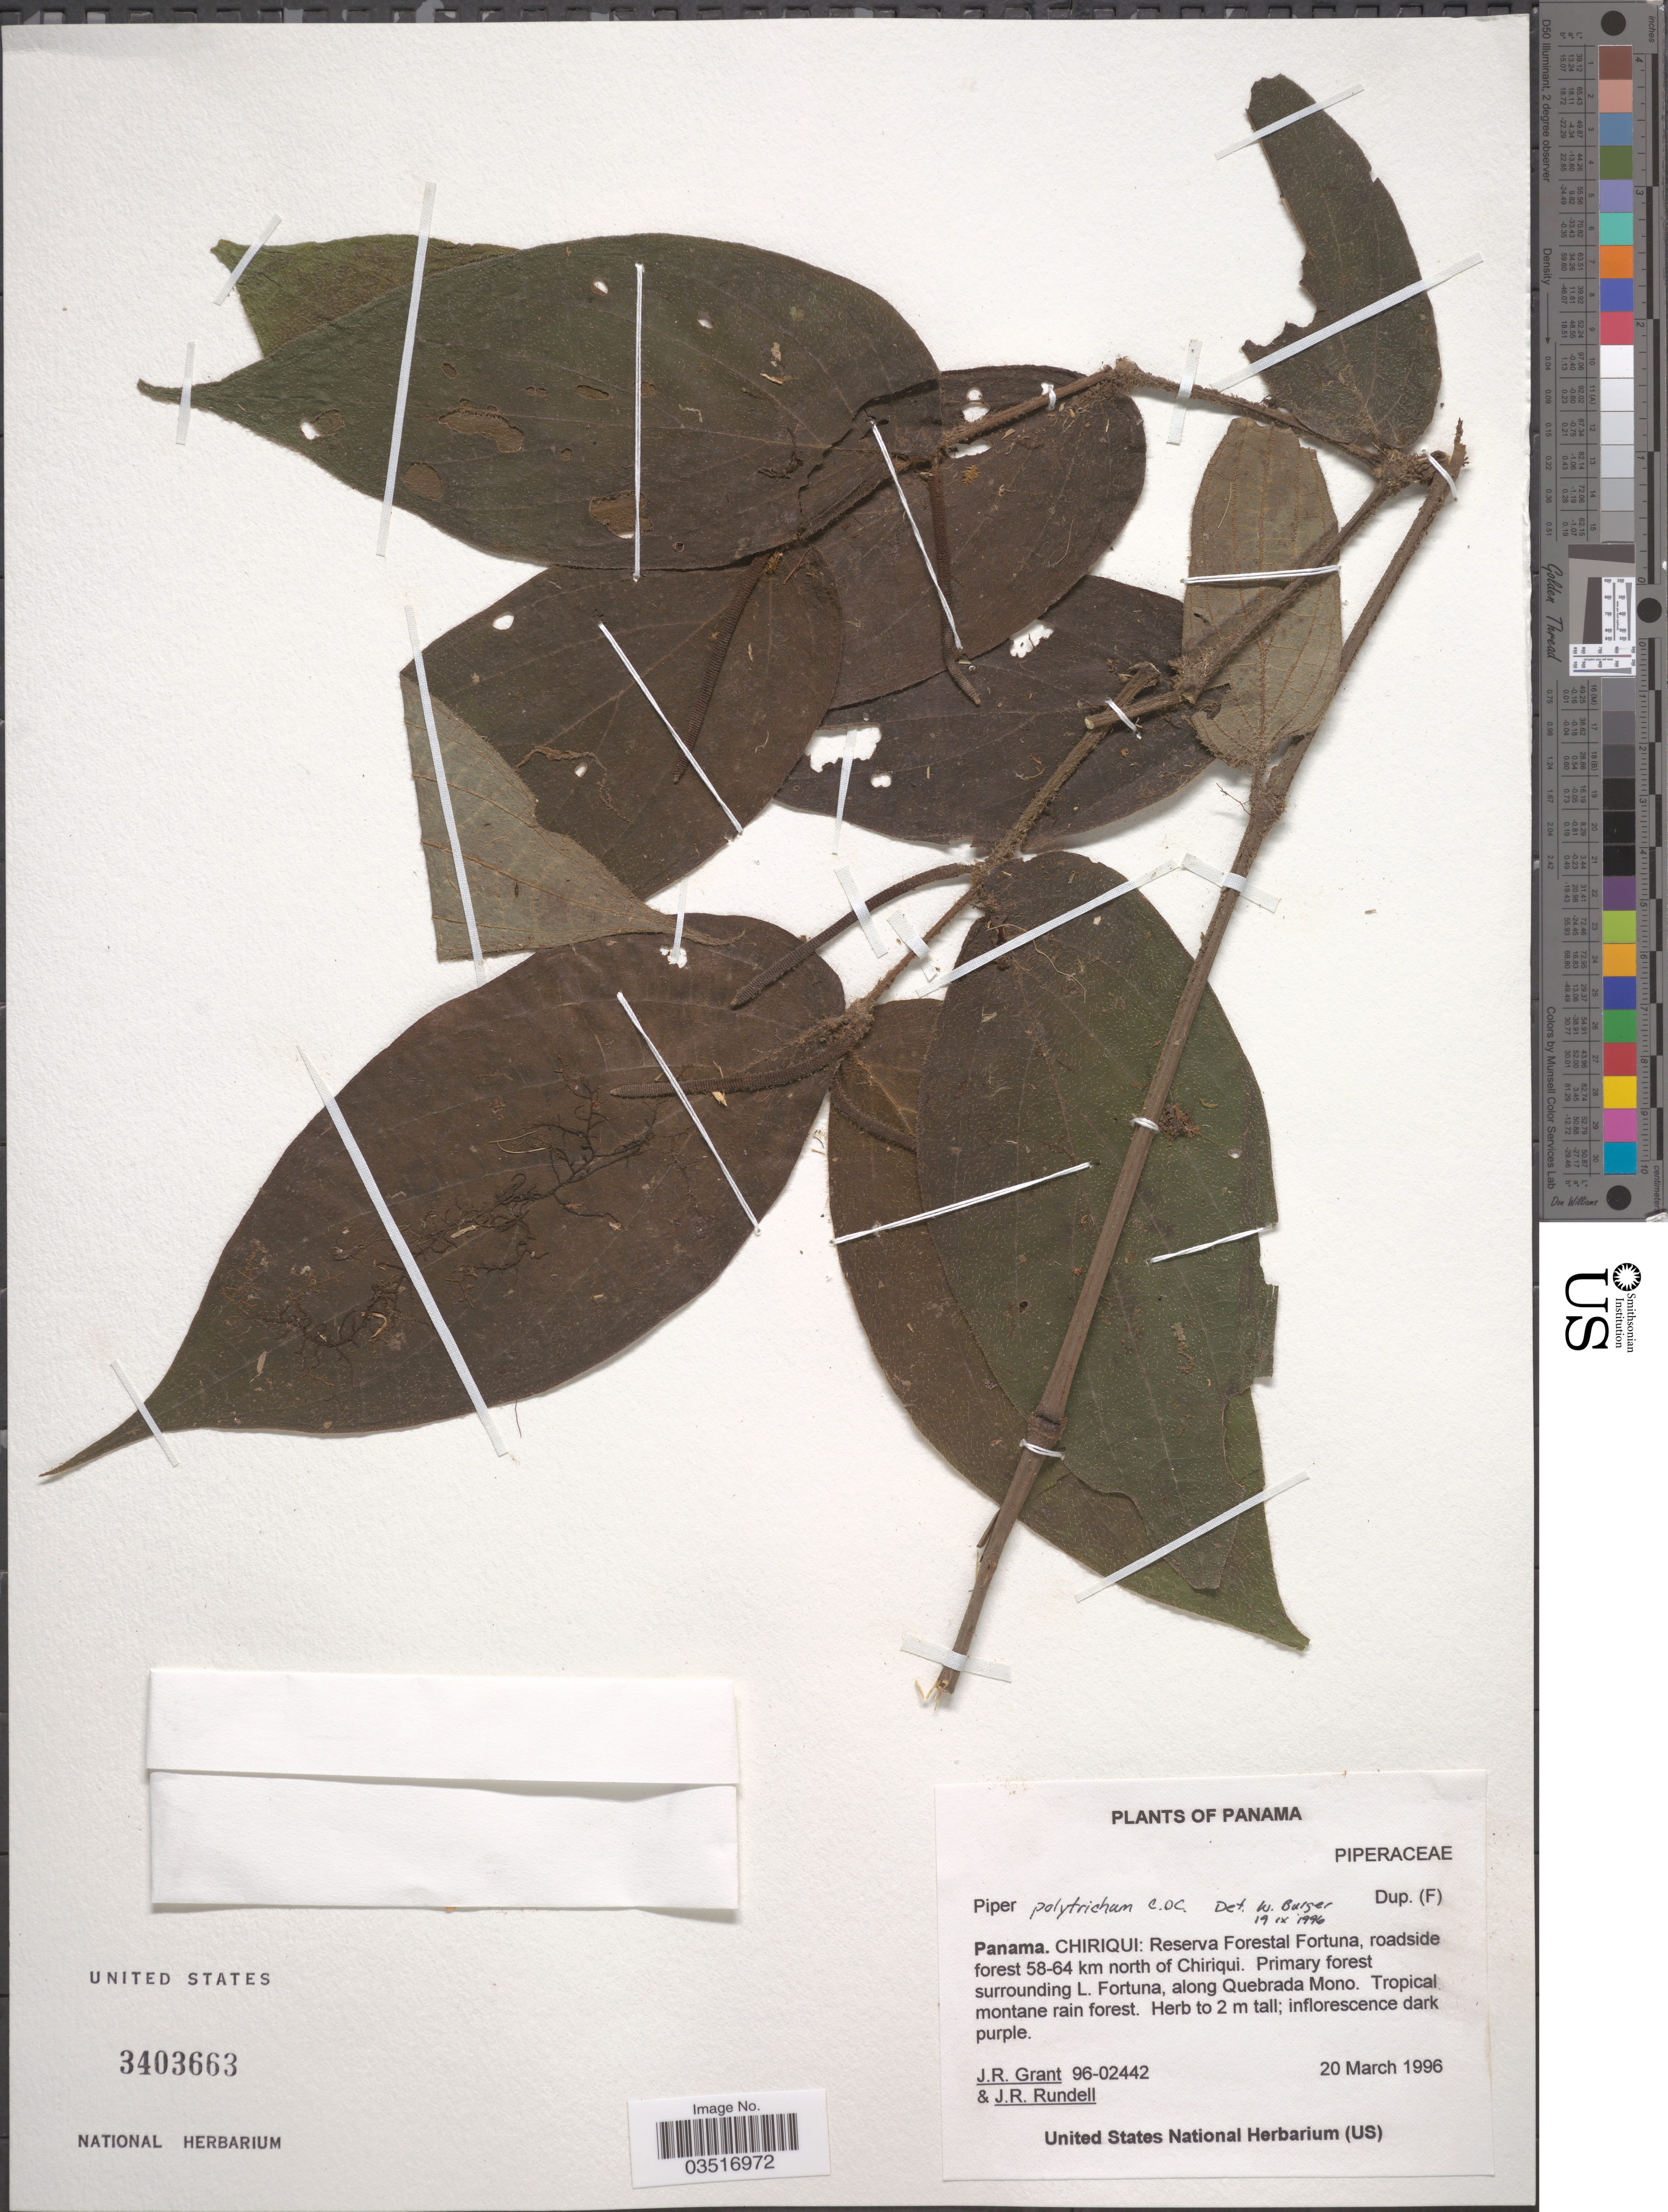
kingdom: Plantae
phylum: Tracheophyta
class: Magnoliopsida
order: Piperales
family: Piperaceae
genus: Piper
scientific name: Piper polytrichum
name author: C. DC.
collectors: J. Grant & J. R. Rundell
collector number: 96-02442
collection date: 1996-03-20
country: Panama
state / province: Chiriqui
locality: Reserva Forestal Fortuna, roadside forest 58-64 km north of Chiriqui, Primary forest surrounding L. Fortunam along Quebrada Mono.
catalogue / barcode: US 3403663